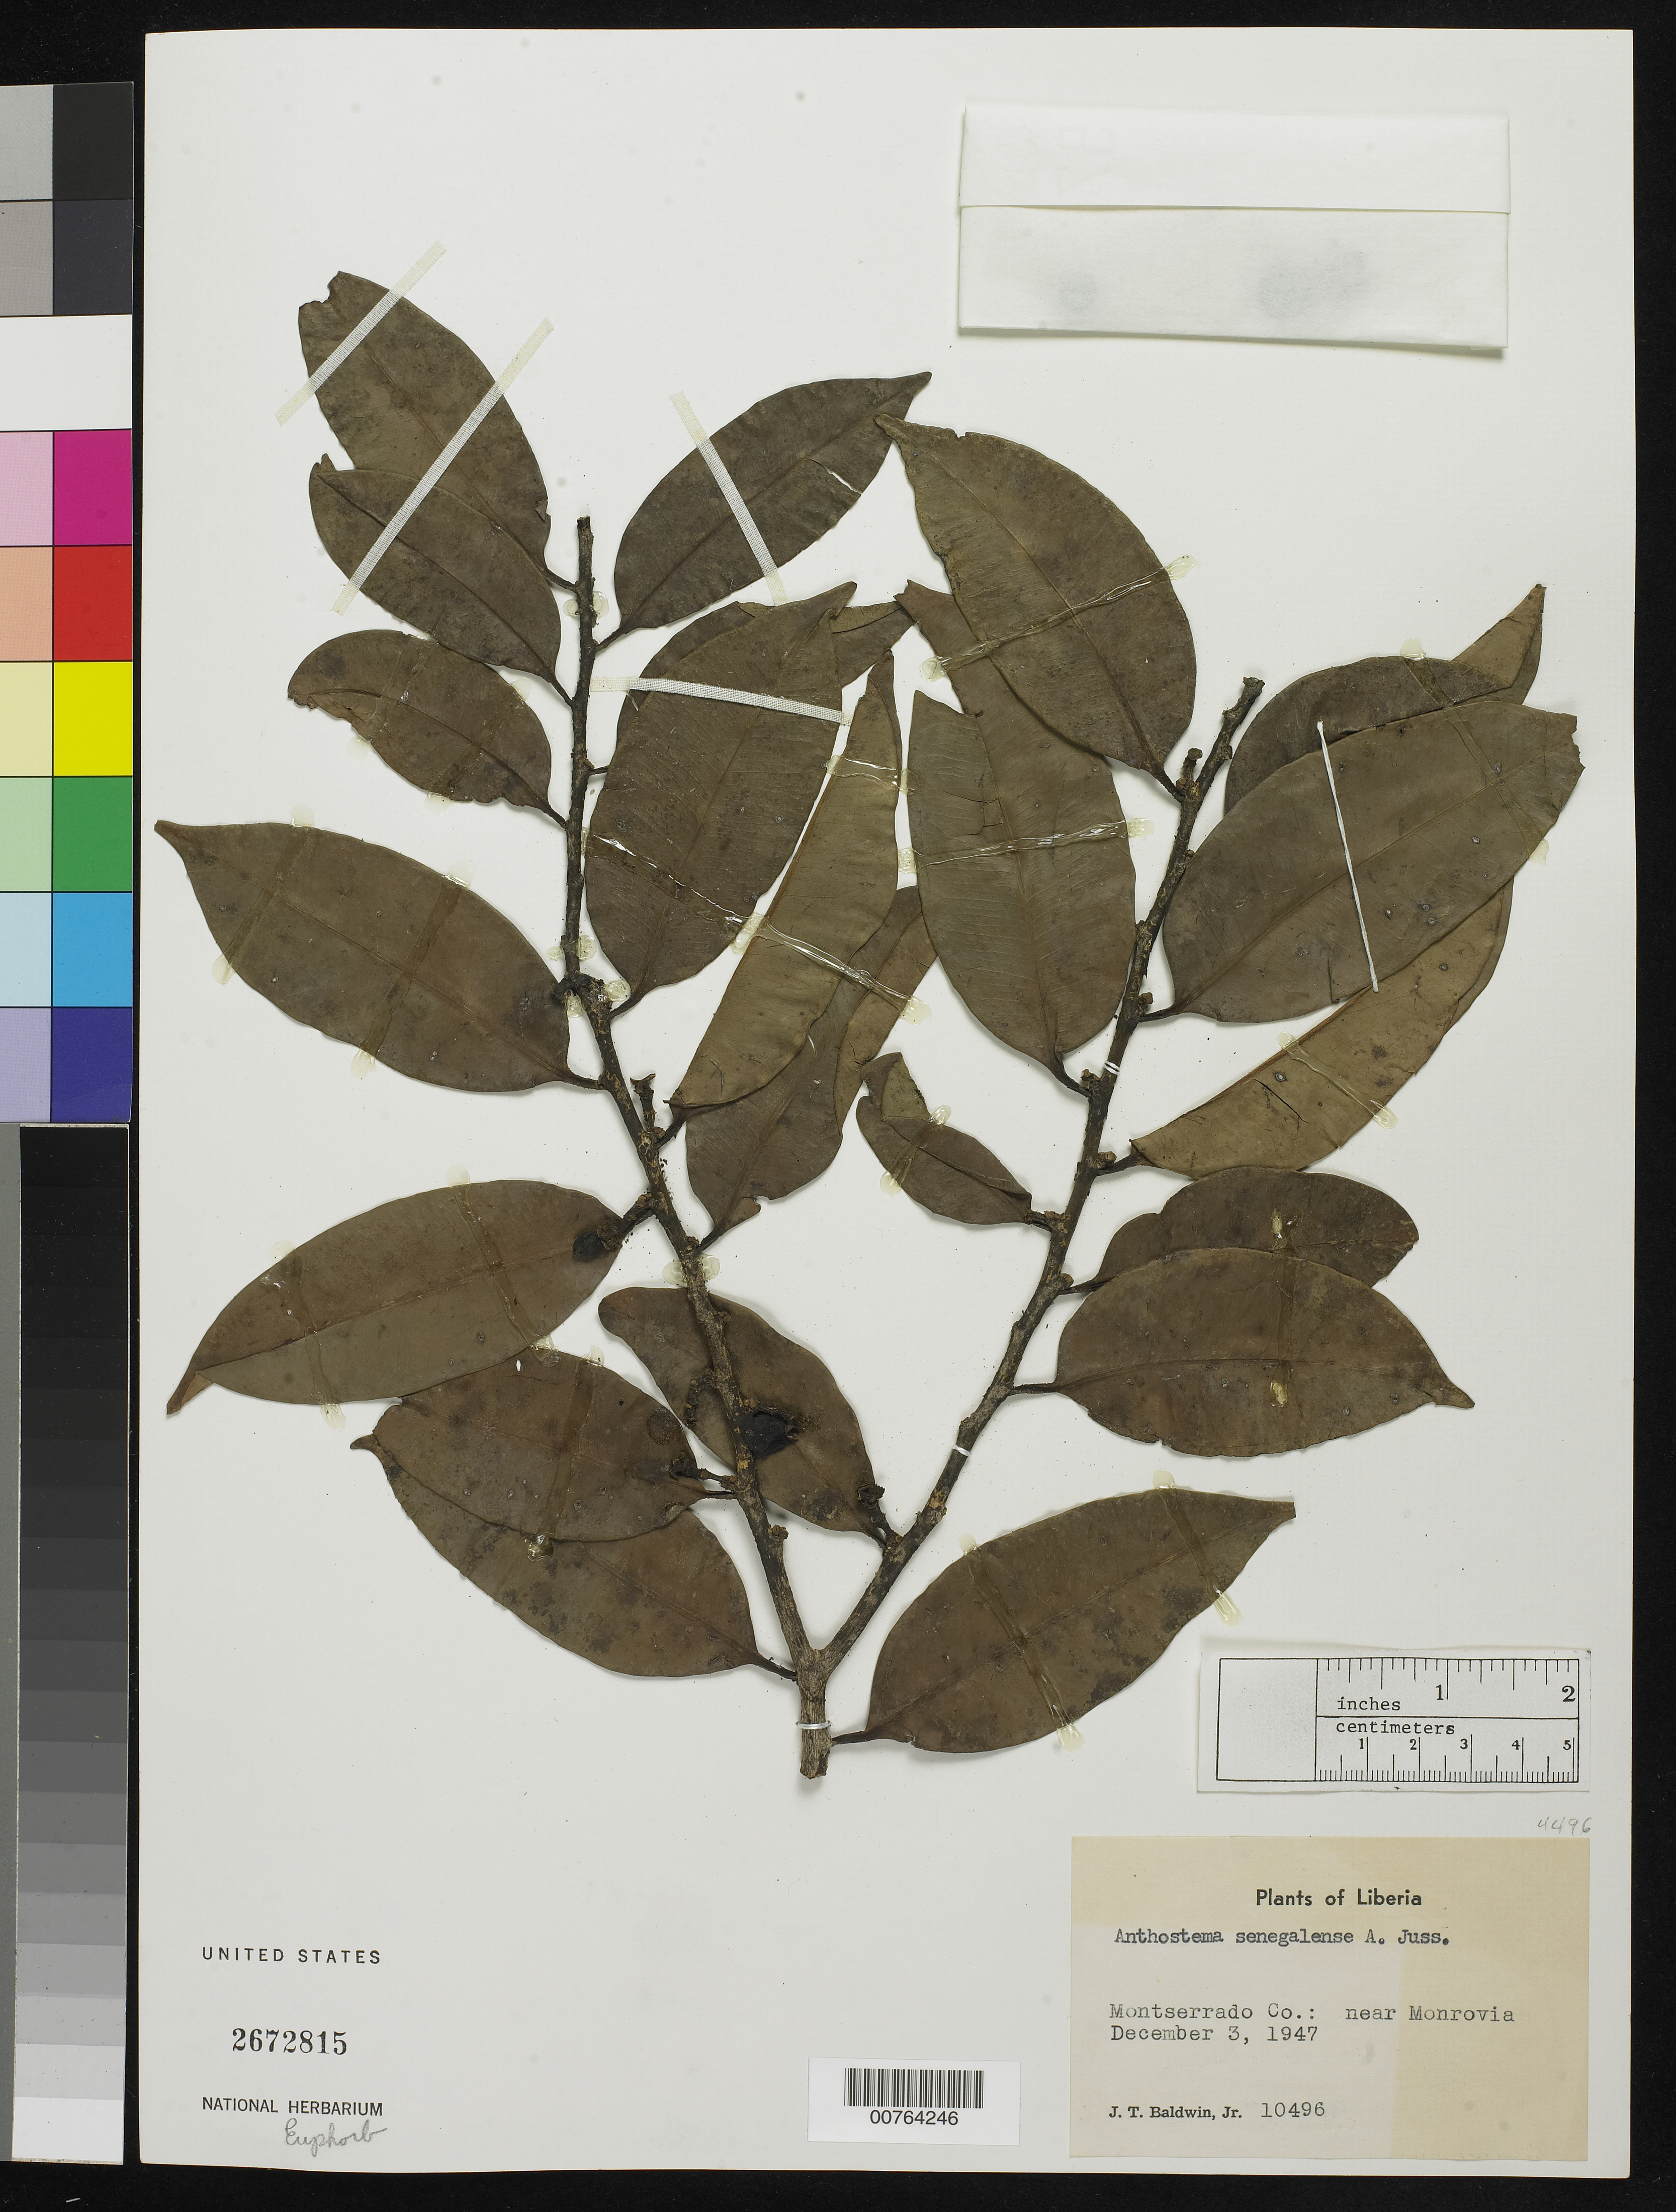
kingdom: Plantae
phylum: Tracheophyta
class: Magnoliopsida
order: Malpighiales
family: Euphorbiaceae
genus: Anthostema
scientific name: Anthostema senegalense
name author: A. Juss.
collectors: J. T. Baldwin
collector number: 10496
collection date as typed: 3 Dec 1947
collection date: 1947-12-03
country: Liberia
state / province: Montserrado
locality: near Monrovia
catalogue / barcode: US 2672815